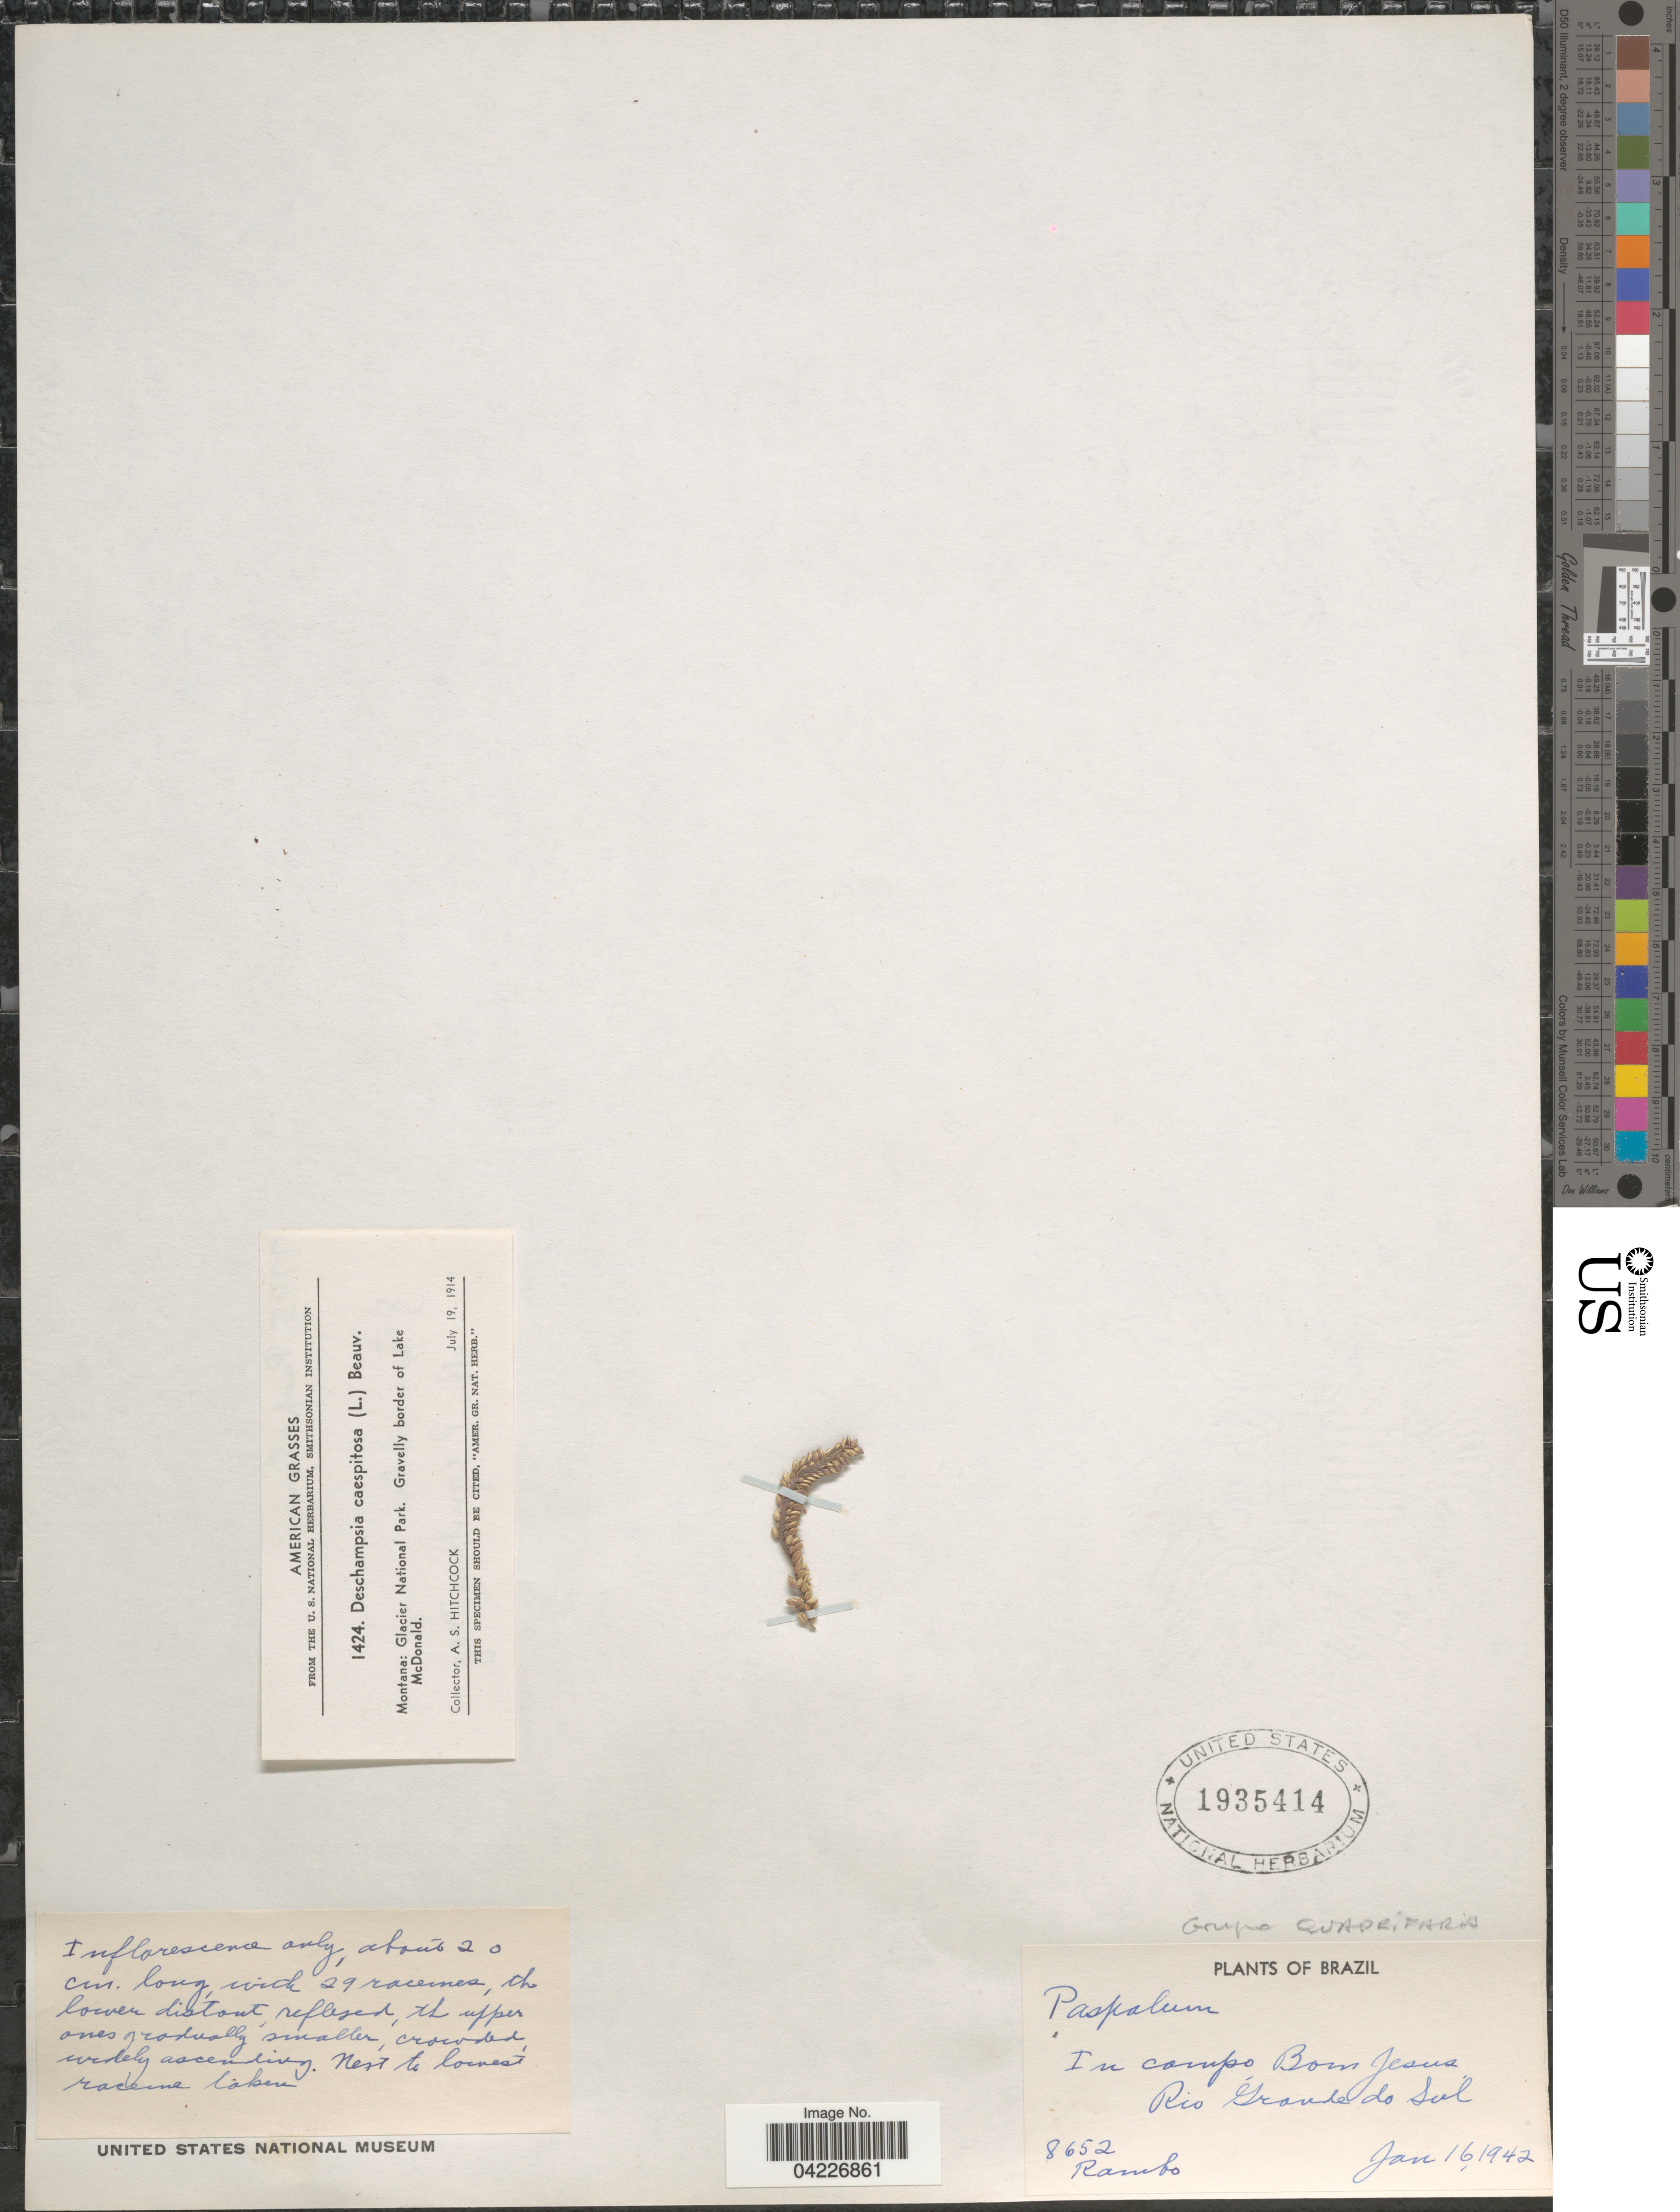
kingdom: Plantae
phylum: Tracheophyta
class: Liliopsida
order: Poales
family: Poaceae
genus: Paspalum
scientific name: Paspalum sp.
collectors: Rambo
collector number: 8652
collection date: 1942-01-16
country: Brazil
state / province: Rio Grande do Sul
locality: In campo Bom Jesus.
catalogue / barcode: US 1935414